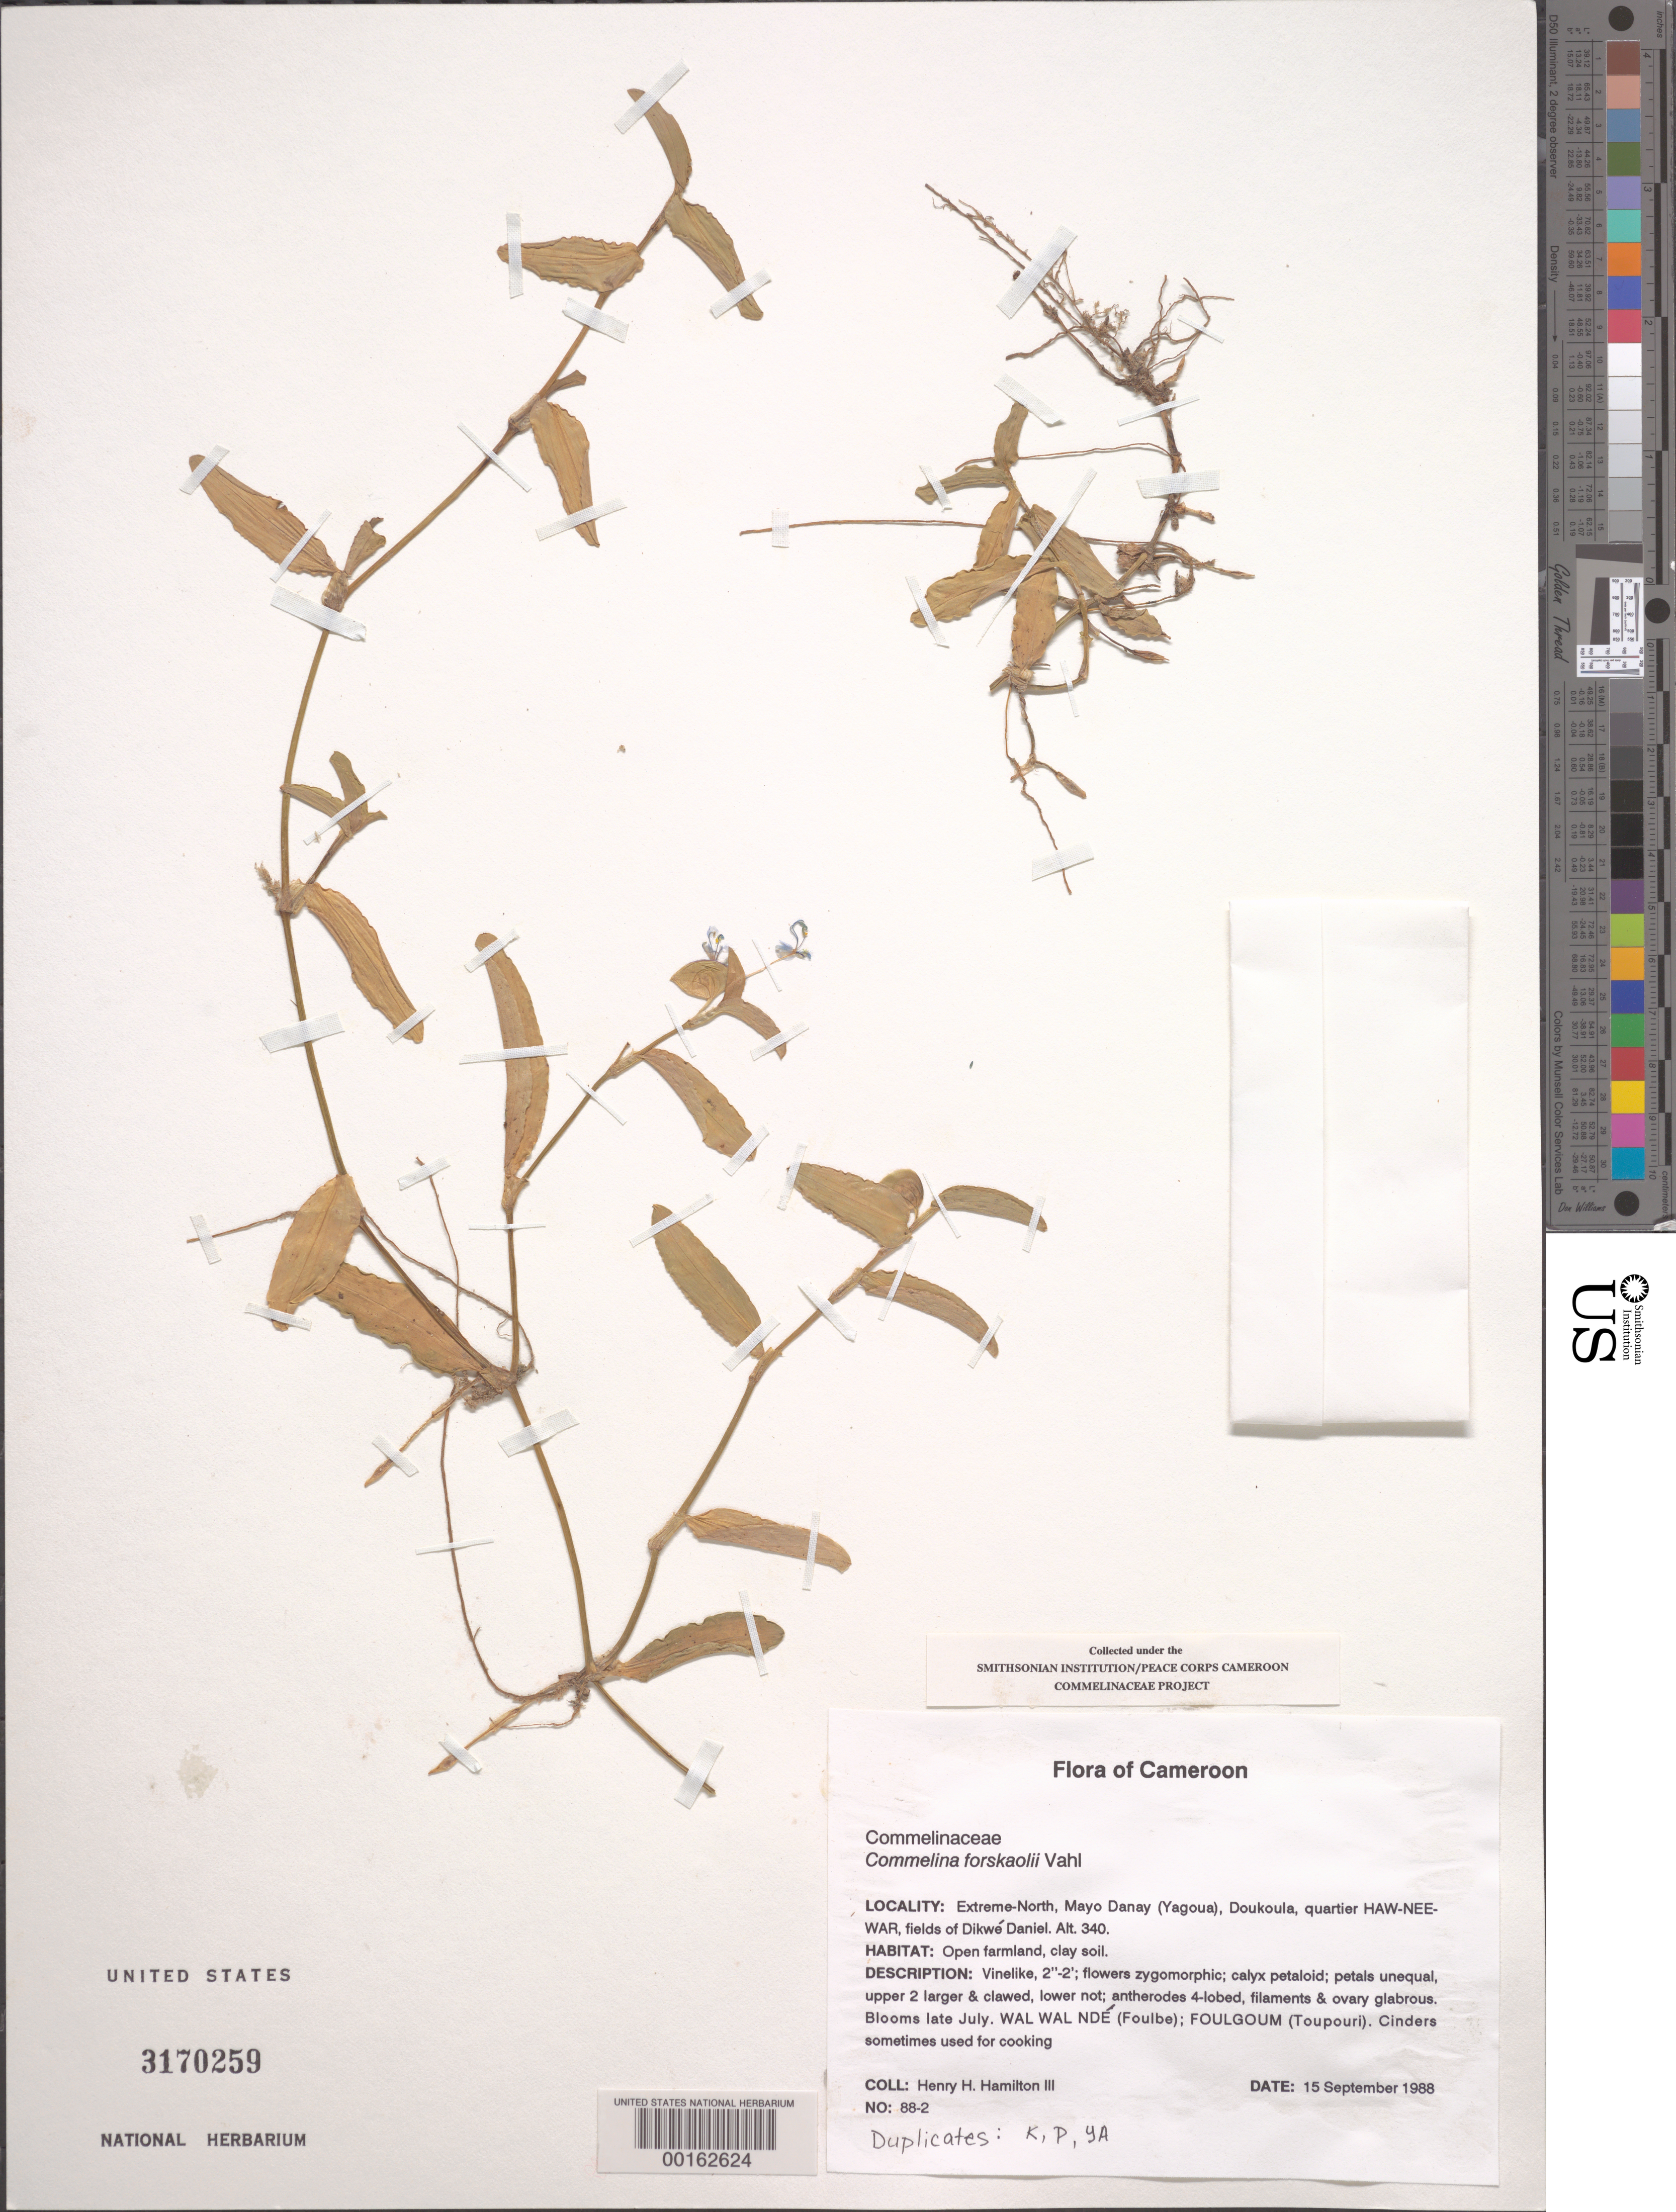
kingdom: Plantae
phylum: Tracheophyta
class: Liliopsida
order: Commelinales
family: Commelinaceae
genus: Commelina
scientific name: Commelina forskaolii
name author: Vahl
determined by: Faden, Robert B., (US), Smithsonian Institution - National Museum of Natural History (UNITED STATES)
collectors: H. H. Hamilton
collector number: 88-2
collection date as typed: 15 Sep 1988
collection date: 1988-09-15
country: Cameroon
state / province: Extrême-nord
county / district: Mayo-danaï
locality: Yagoua dept., doukoula, quartier haw-nee-war, fields of dikwe daniel. [yagoua dept. = mayo-danaï dept.]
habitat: Open farmland, clay soil.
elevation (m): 340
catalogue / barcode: US 3170259